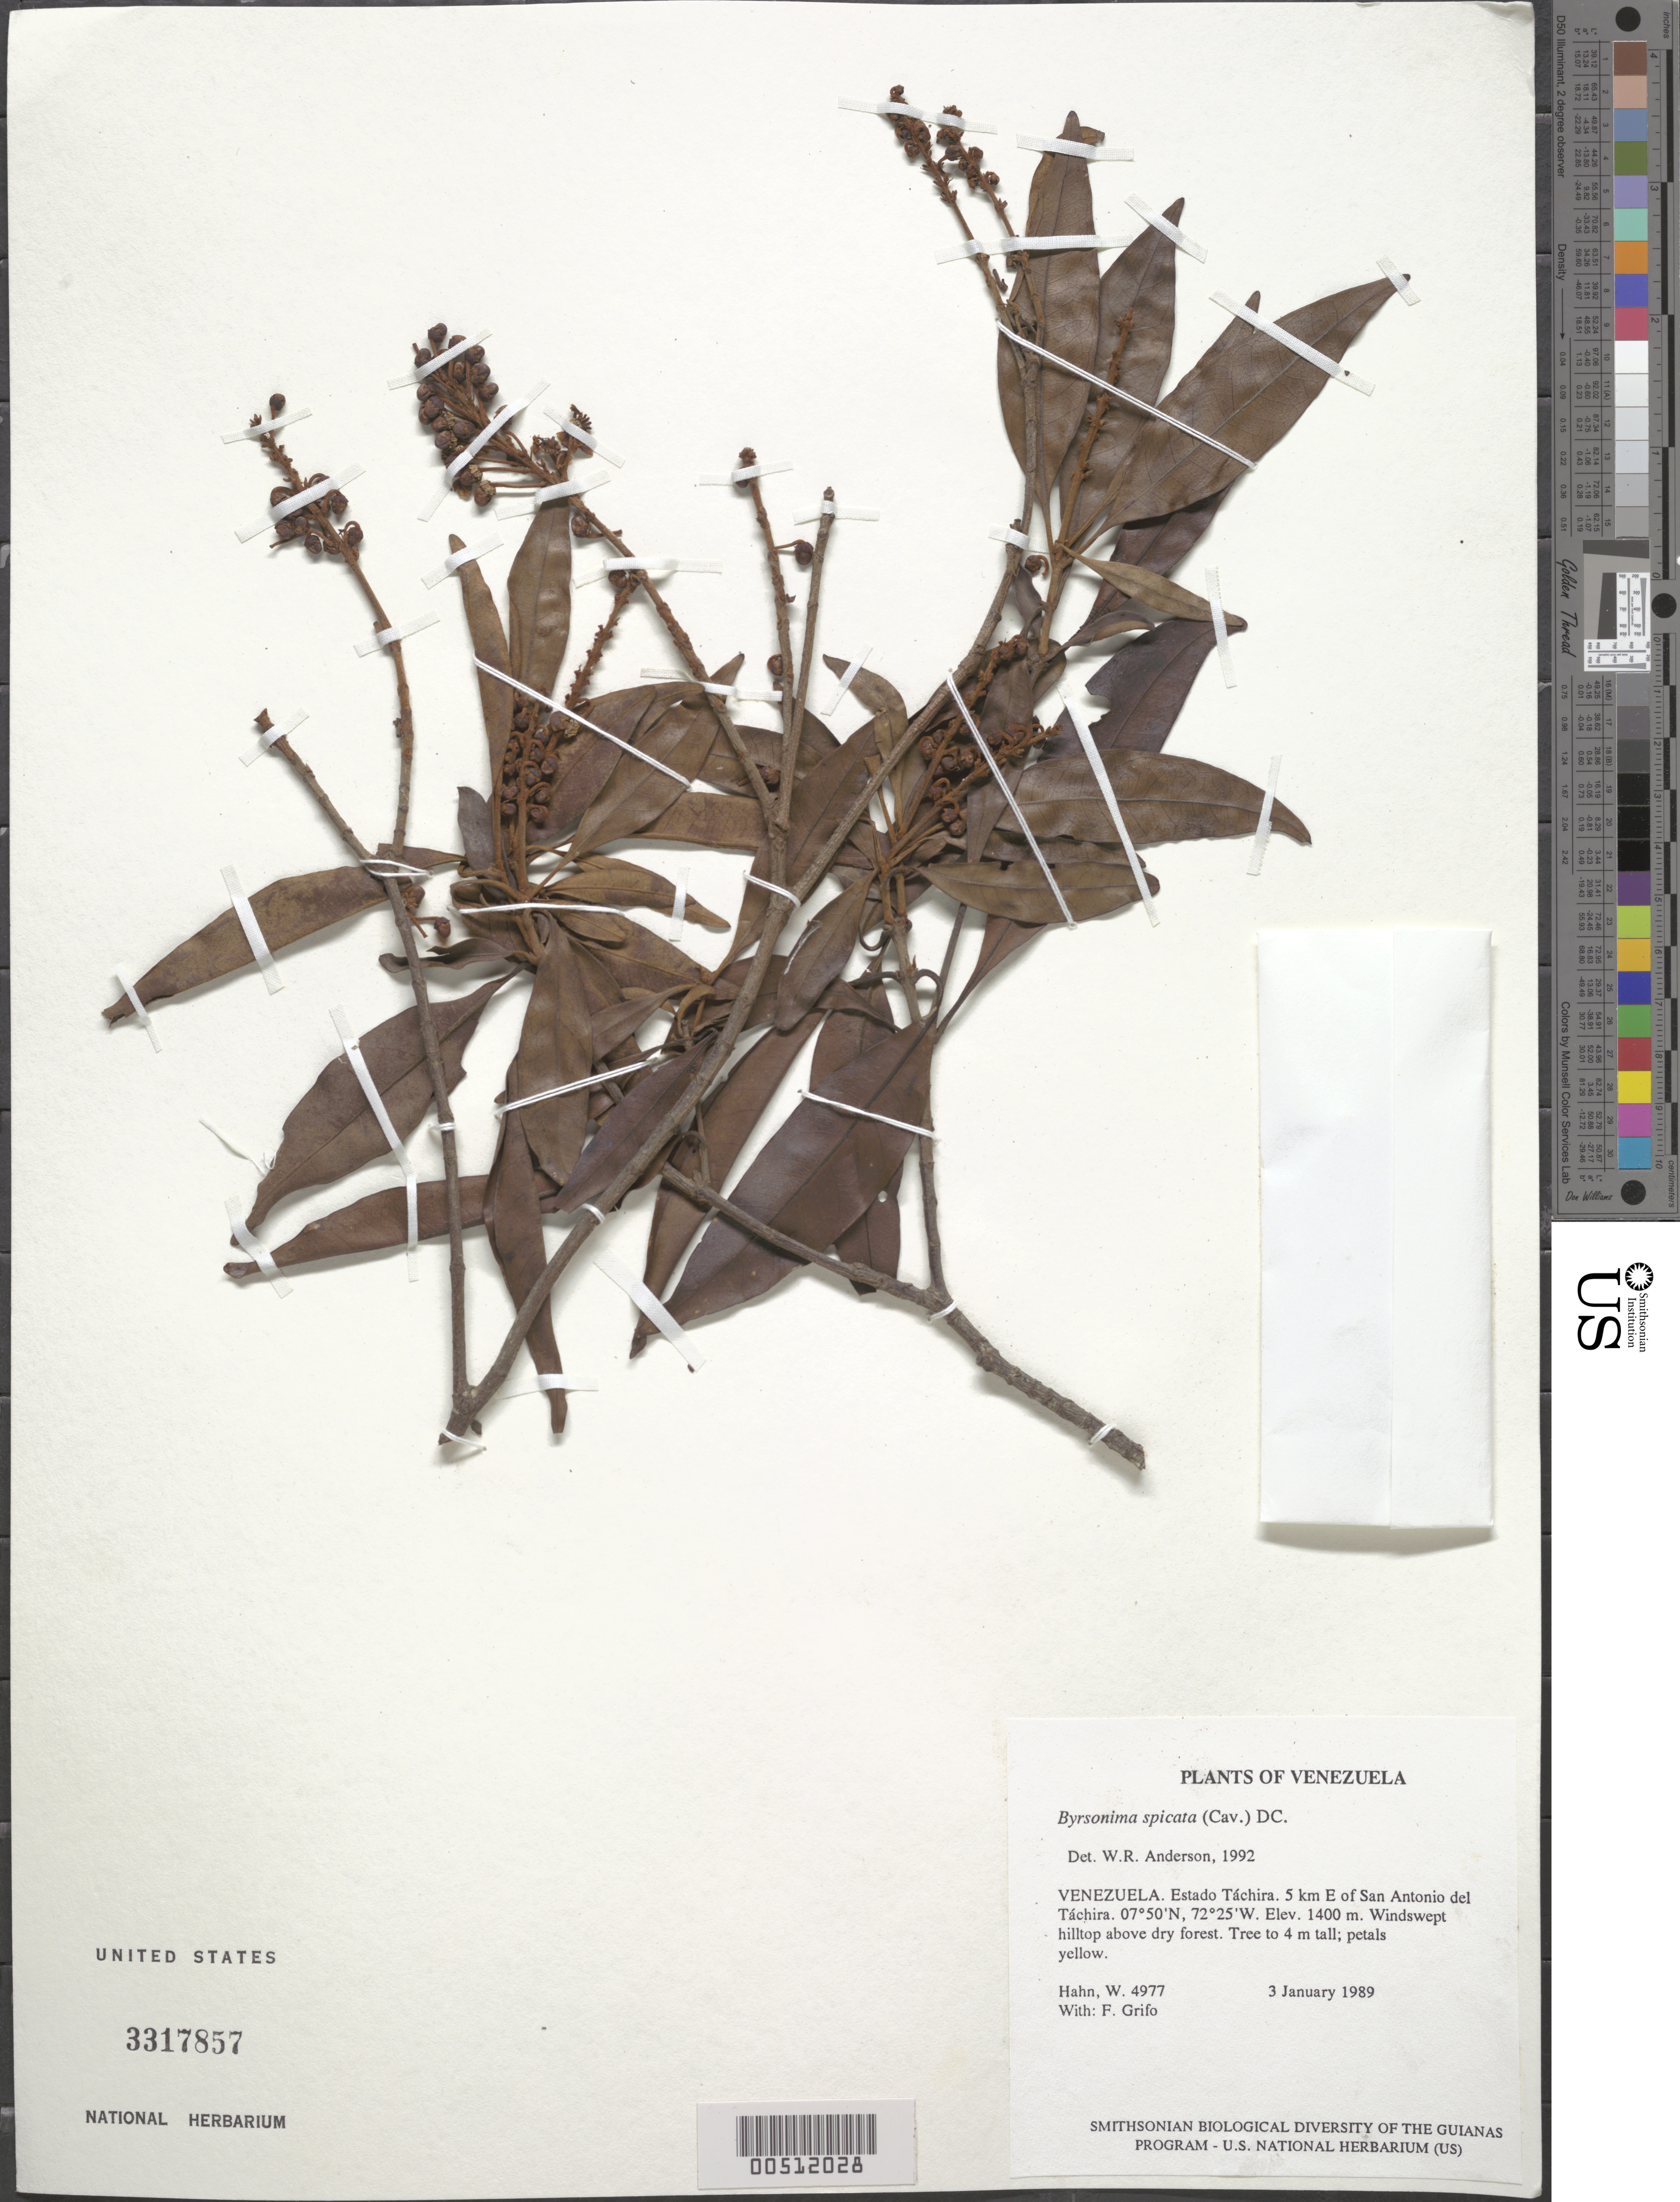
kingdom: Plantae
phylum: Tracheophyta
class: Magnoliopsida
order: Malpighiales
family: Malpighiaceae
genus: Byrsonima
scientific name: Byrsonima spicata (Cav.) DC.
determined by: Anderson, W. R., (MICH), University of Michigan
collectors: W. Hahn & F. Grifo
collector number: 4977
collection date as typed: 3 January 1989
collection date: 1989-01-03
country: Venezuela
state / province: Táchira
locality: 5 km E of San Antonio del Táchira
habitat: Windswept hilltop above dry forest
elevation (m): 1400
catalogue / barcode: US 3317857